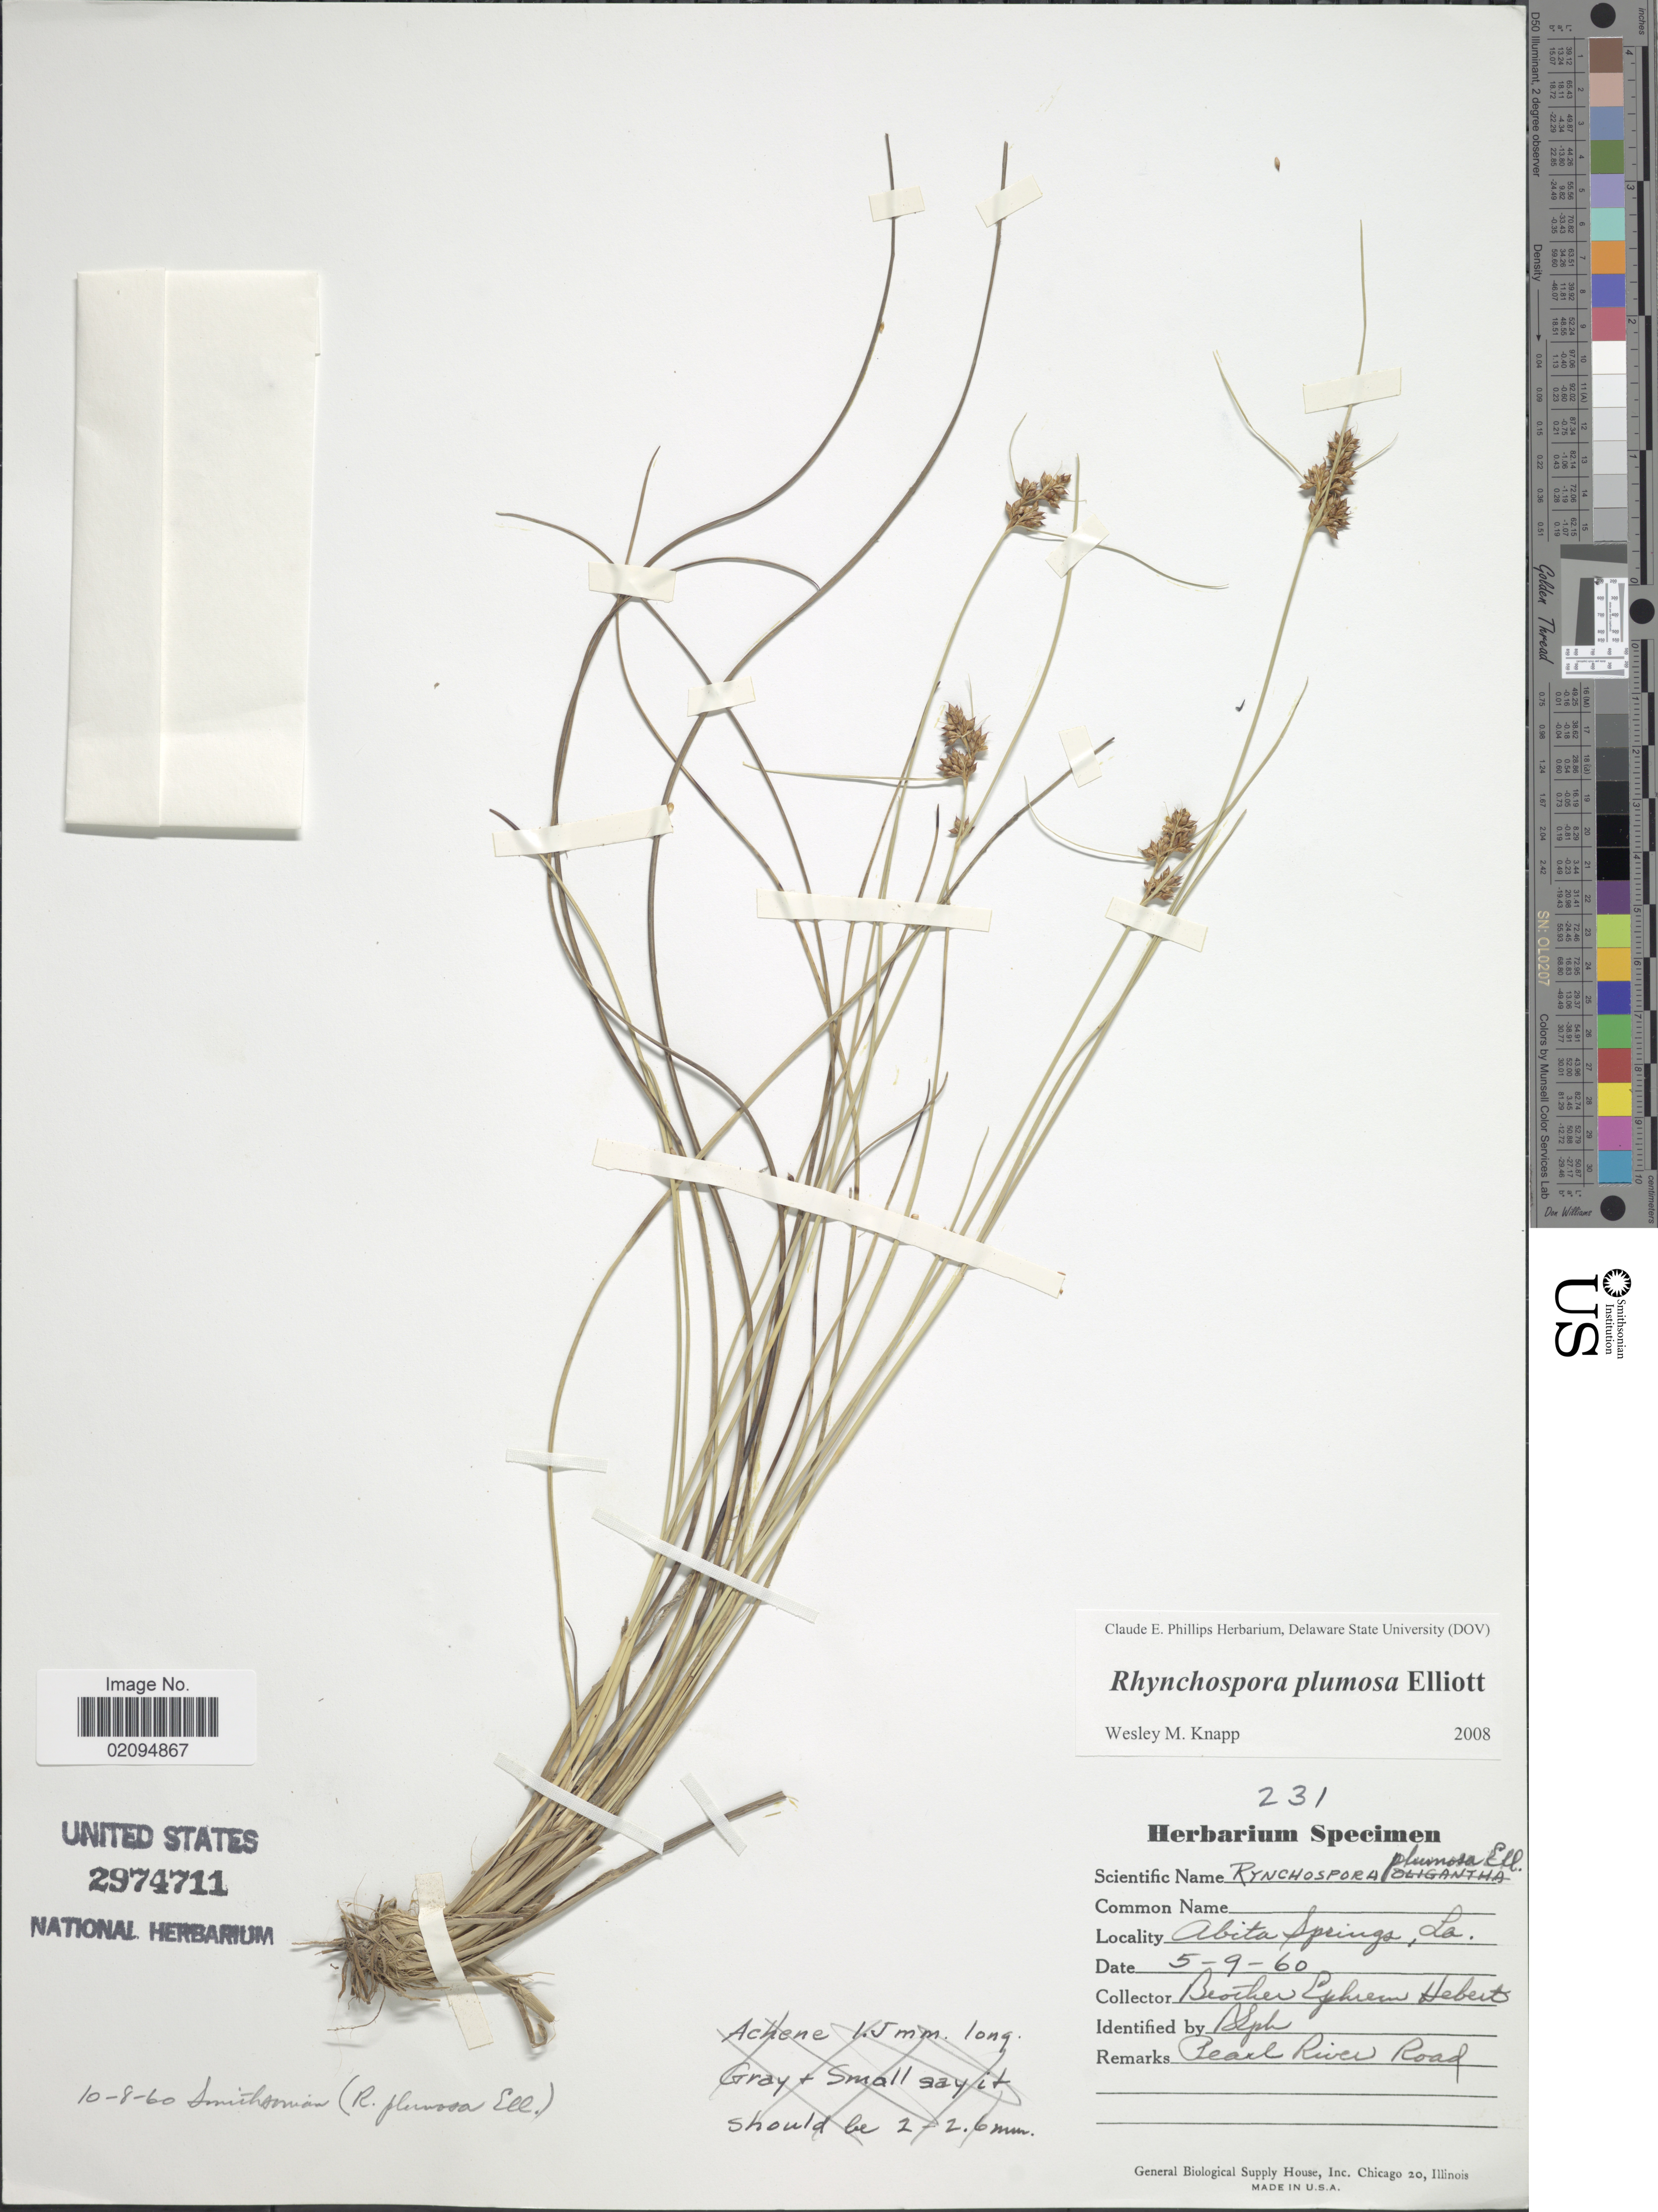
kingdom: Plantae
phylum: Tracheophyta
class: Liliopsida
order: Poales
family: Cyperaceae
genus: Rhynchospora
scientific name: Rhynchospora plumosa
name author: Elliott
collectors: E. Hebert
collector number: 231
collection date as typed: Transcribed d/m/y: 9/5/60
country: United States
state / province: Louisiana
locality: Abita Springs, Pearl River Road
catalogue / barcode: US 2974711